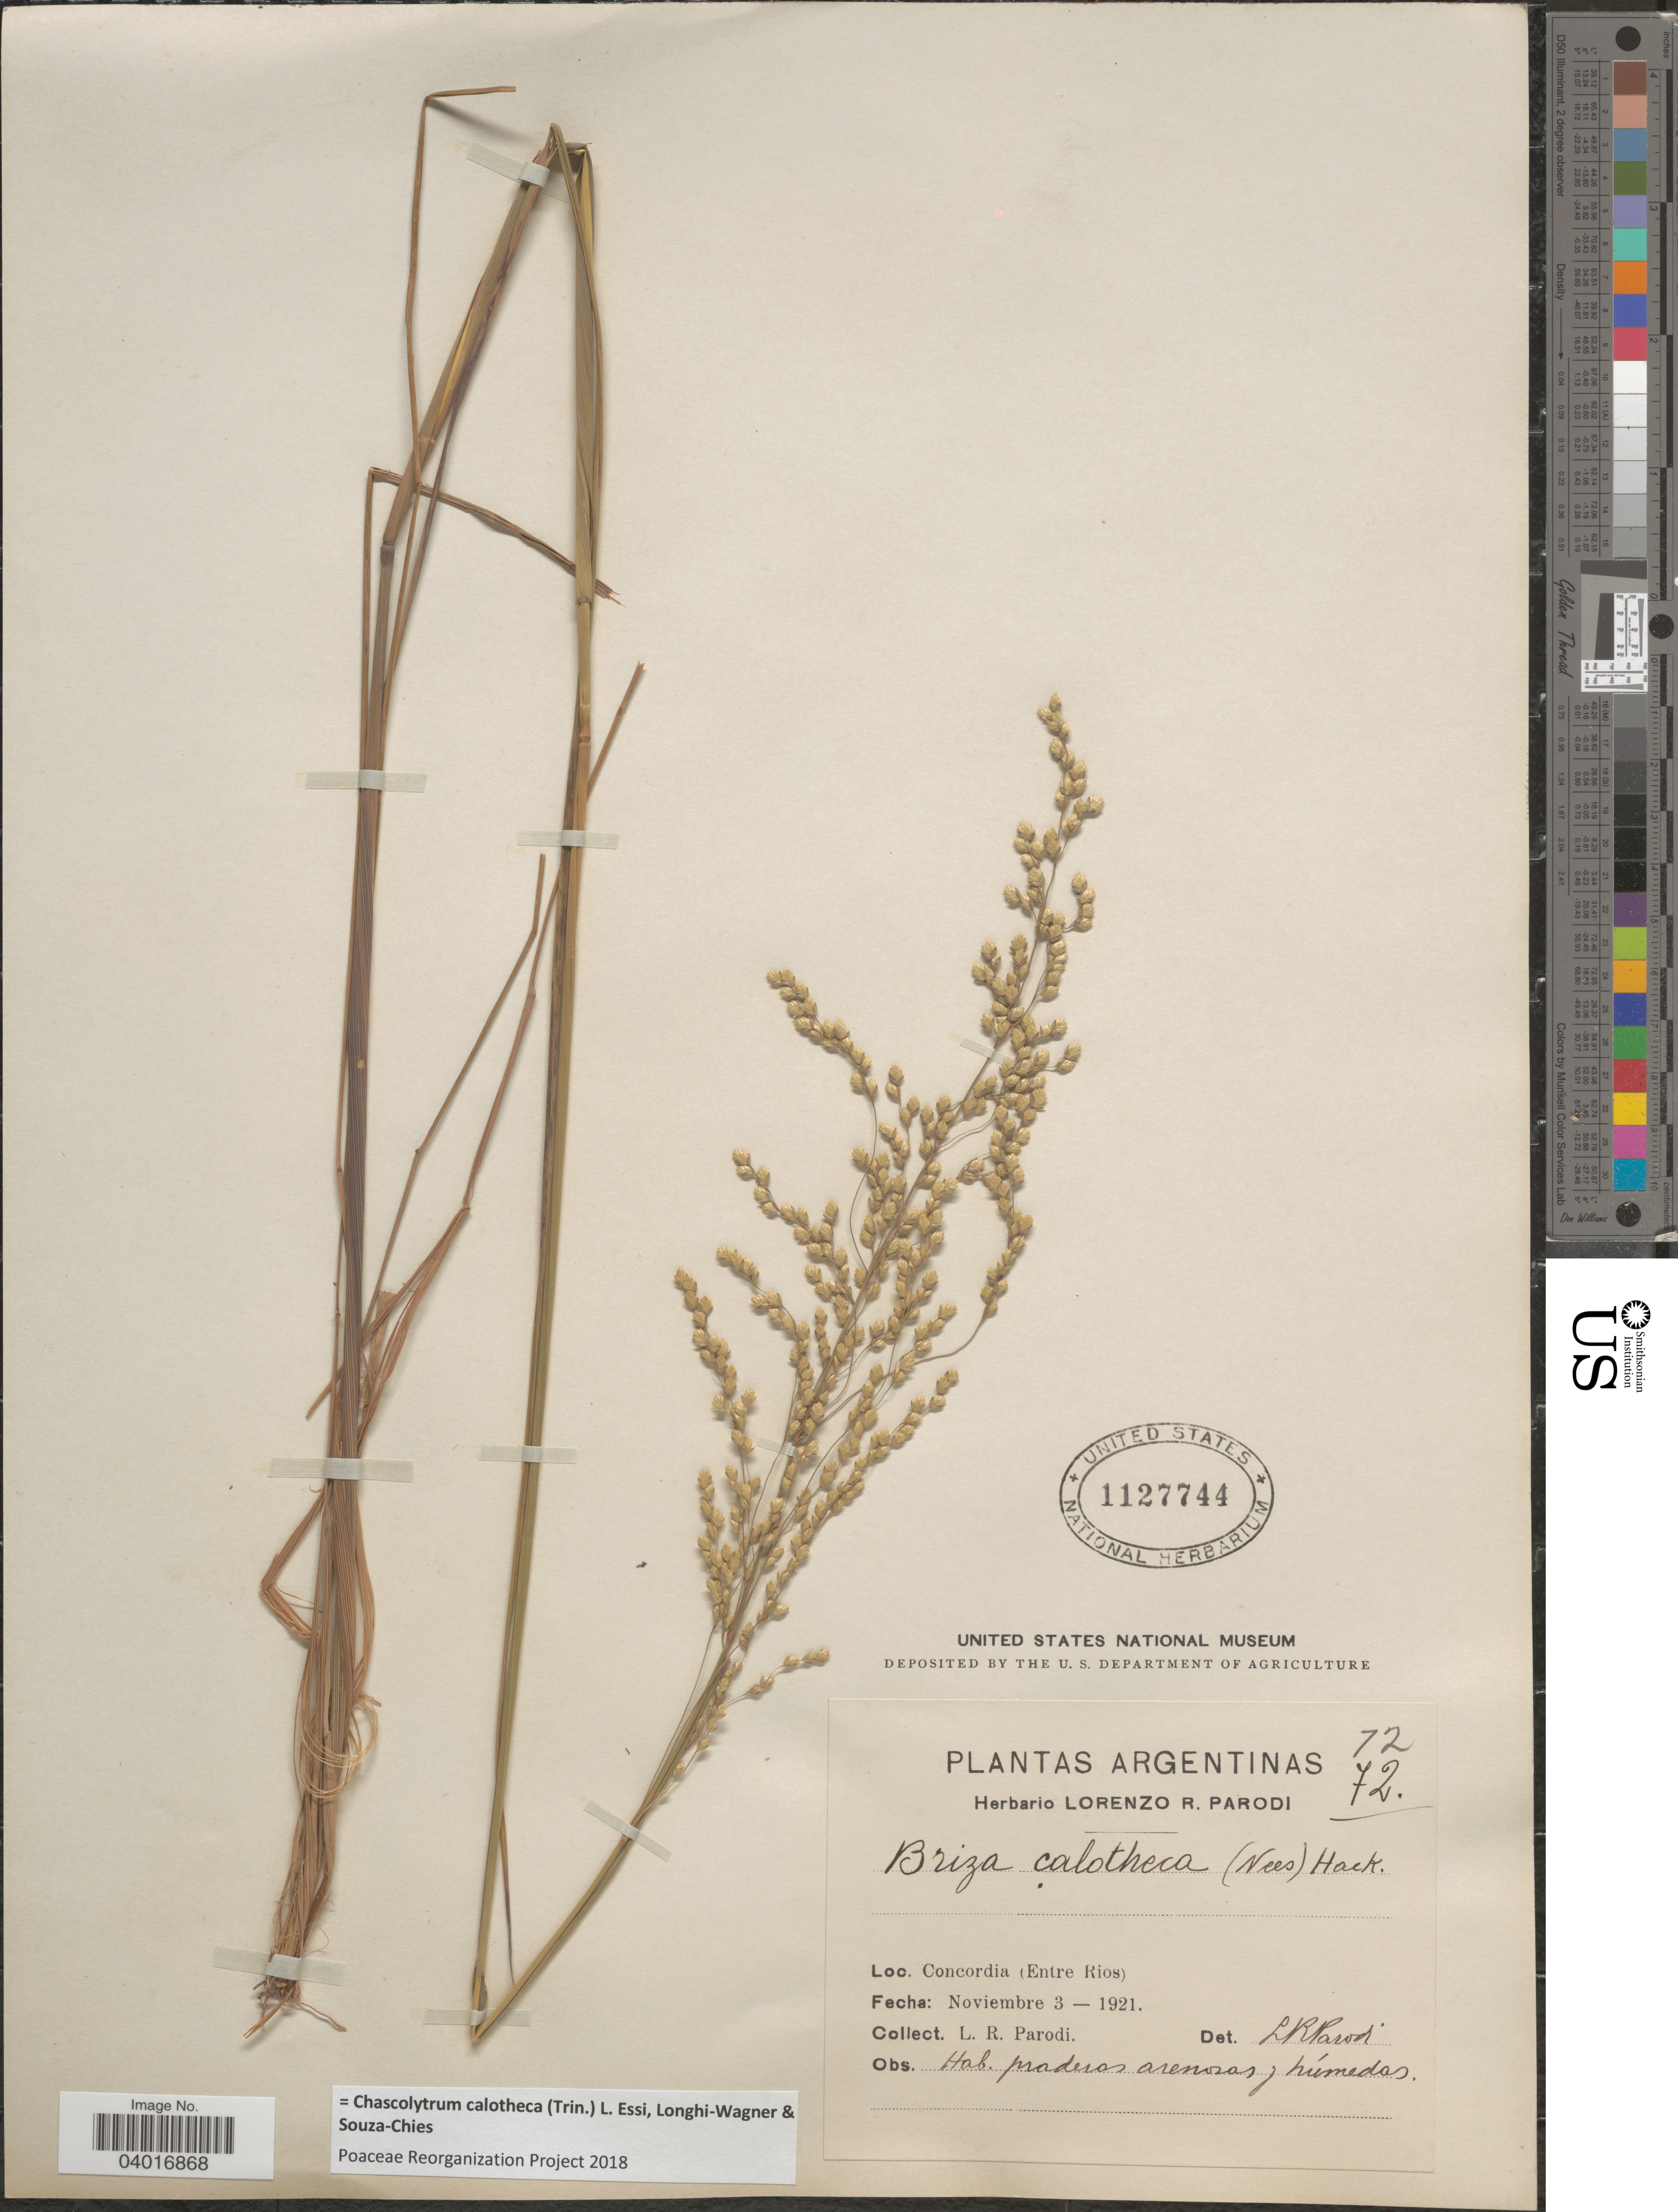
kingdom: Plantae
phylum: Tracheophyta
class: Liliopsida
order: Poales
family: Poaceae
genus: Chascolytrum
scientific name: Chascolytrum calotheca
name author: (Trin.) L. Essi et al.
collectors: L. R. Parodi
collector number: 72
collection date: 1921-11-03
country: Argentina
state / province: Entre Rios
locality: Concordia.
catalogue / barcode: US 1127744